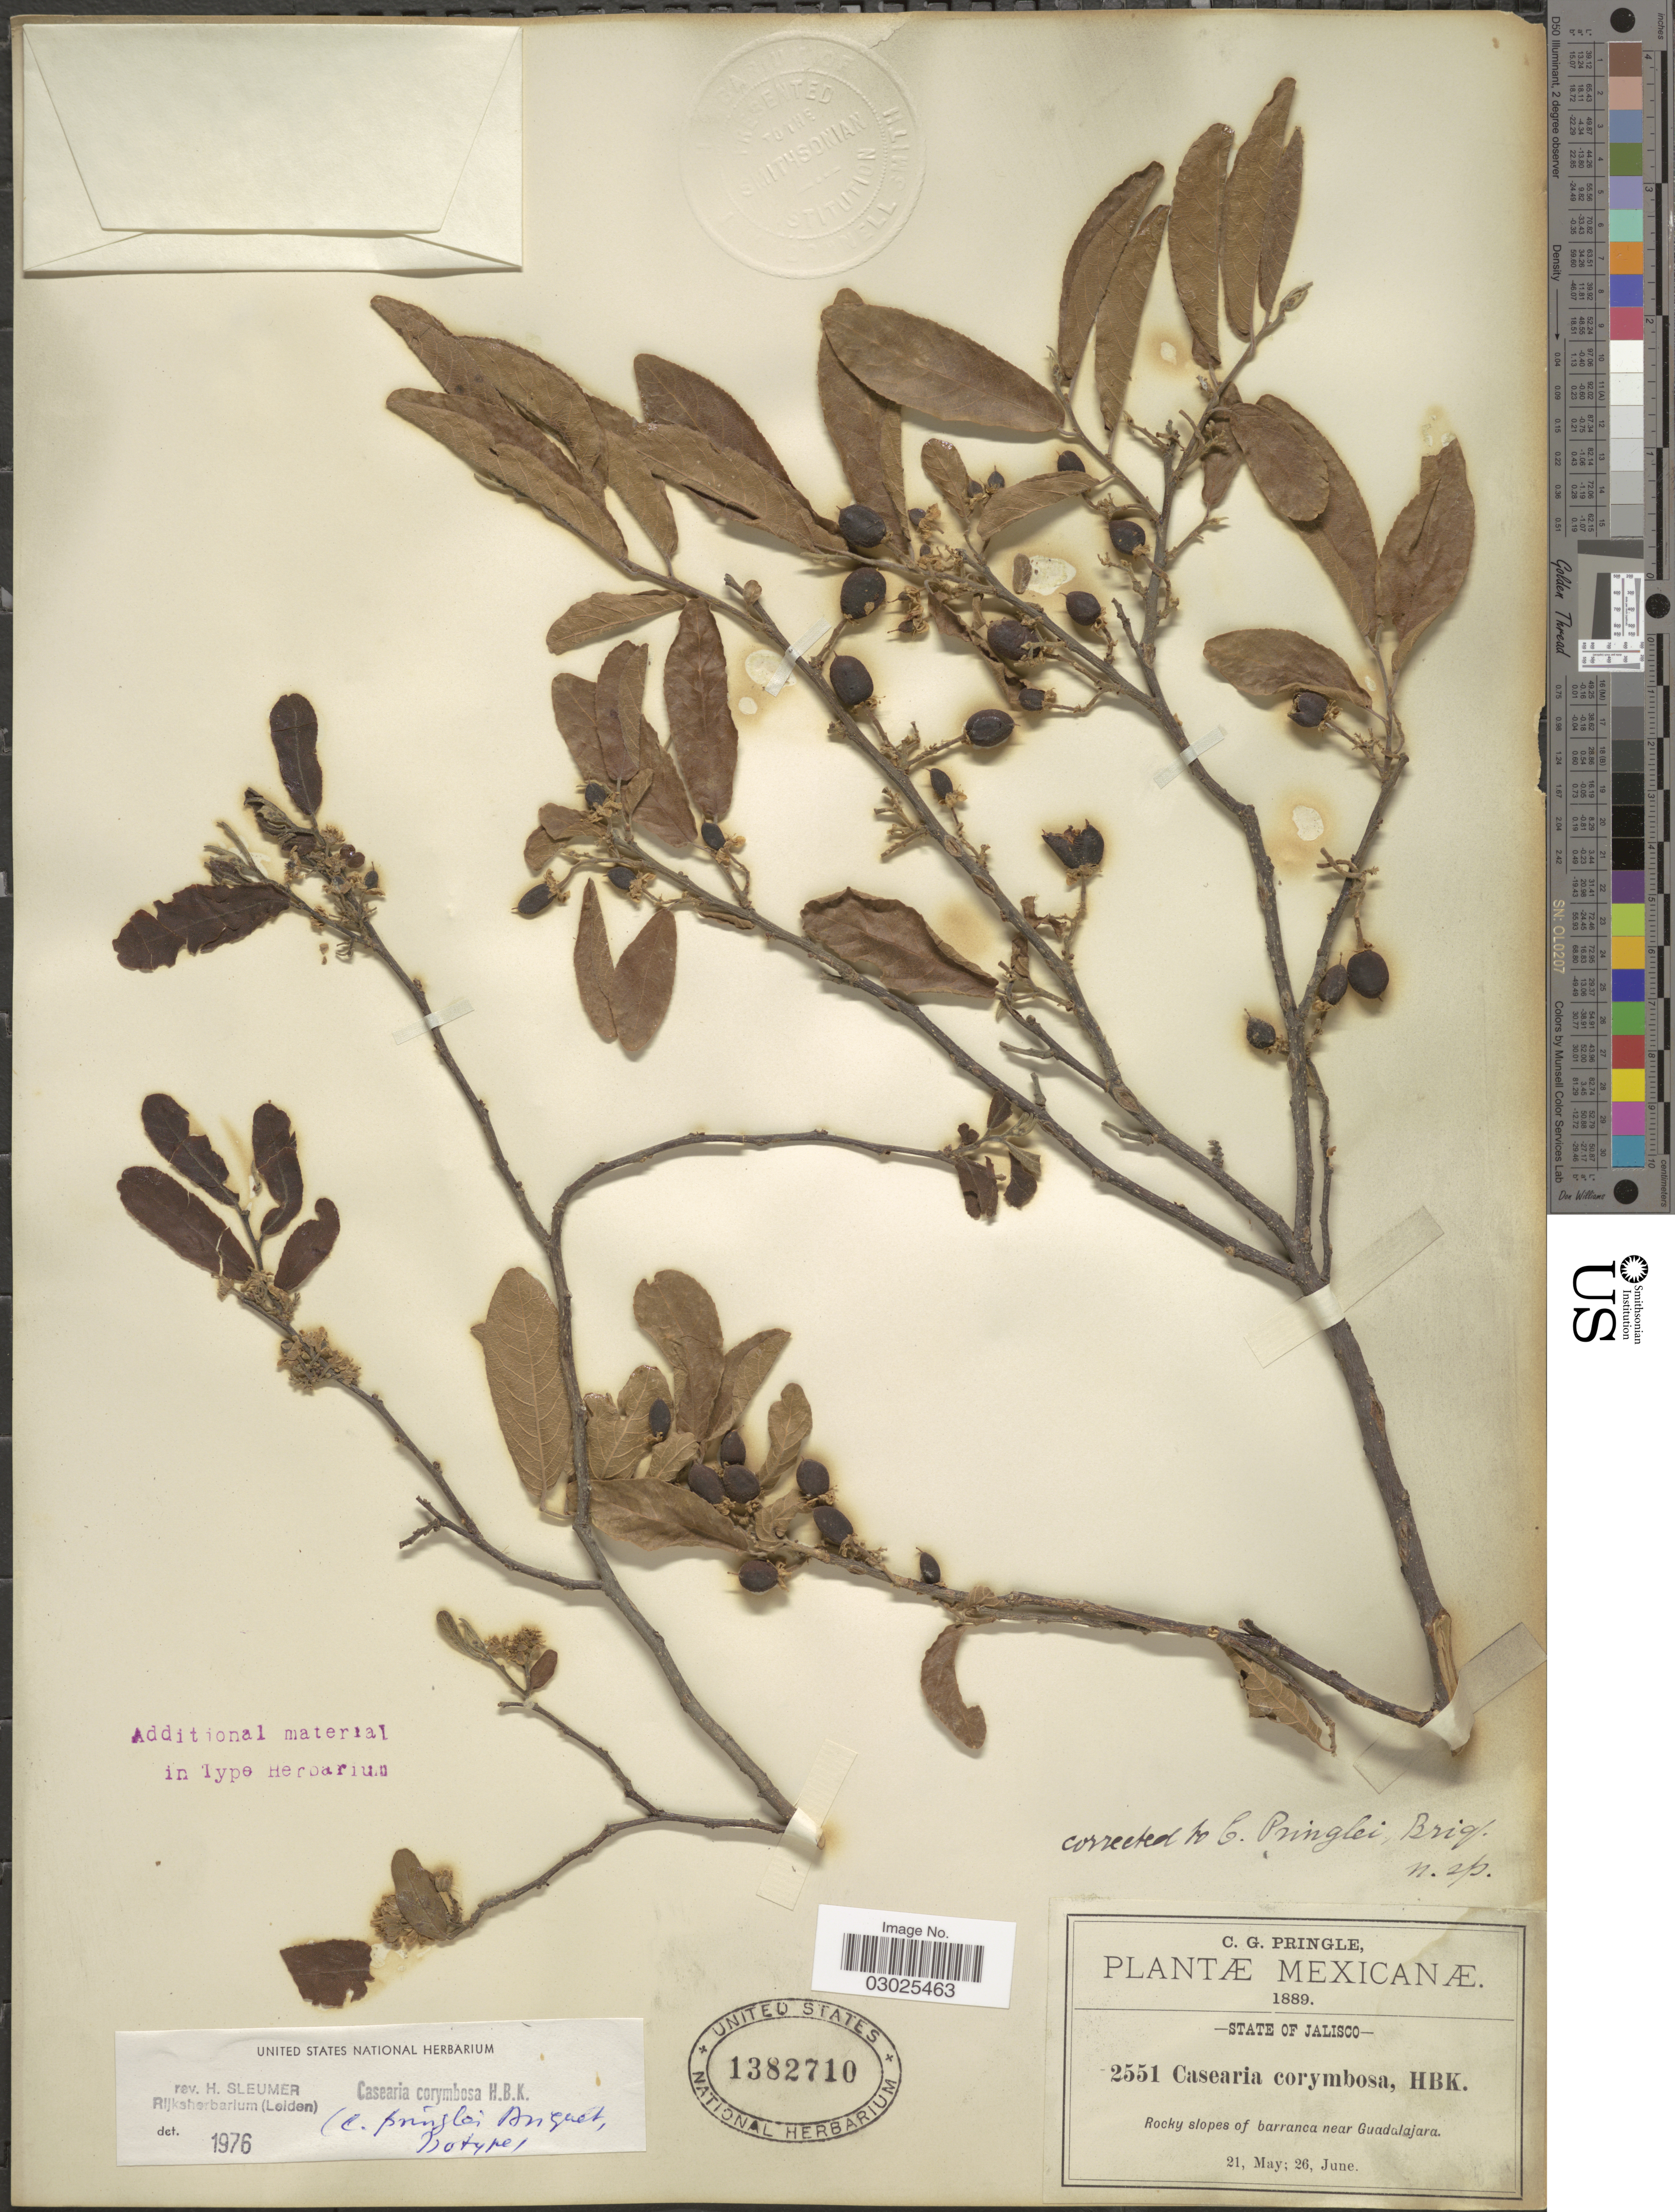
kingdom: Plantae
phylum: Tracheophyta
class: Magnoliopsida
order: Malpighiales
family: Salicaceae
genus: Casearia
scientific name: Casearia corymbosa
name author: Kunth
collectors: C. G. Pringle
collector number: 2551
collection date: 1889-05-21/1889-06-26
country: Mexico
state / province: Jalisco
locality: Rocky slopes of barranca near Guadalajara.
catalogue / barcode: US 1382710